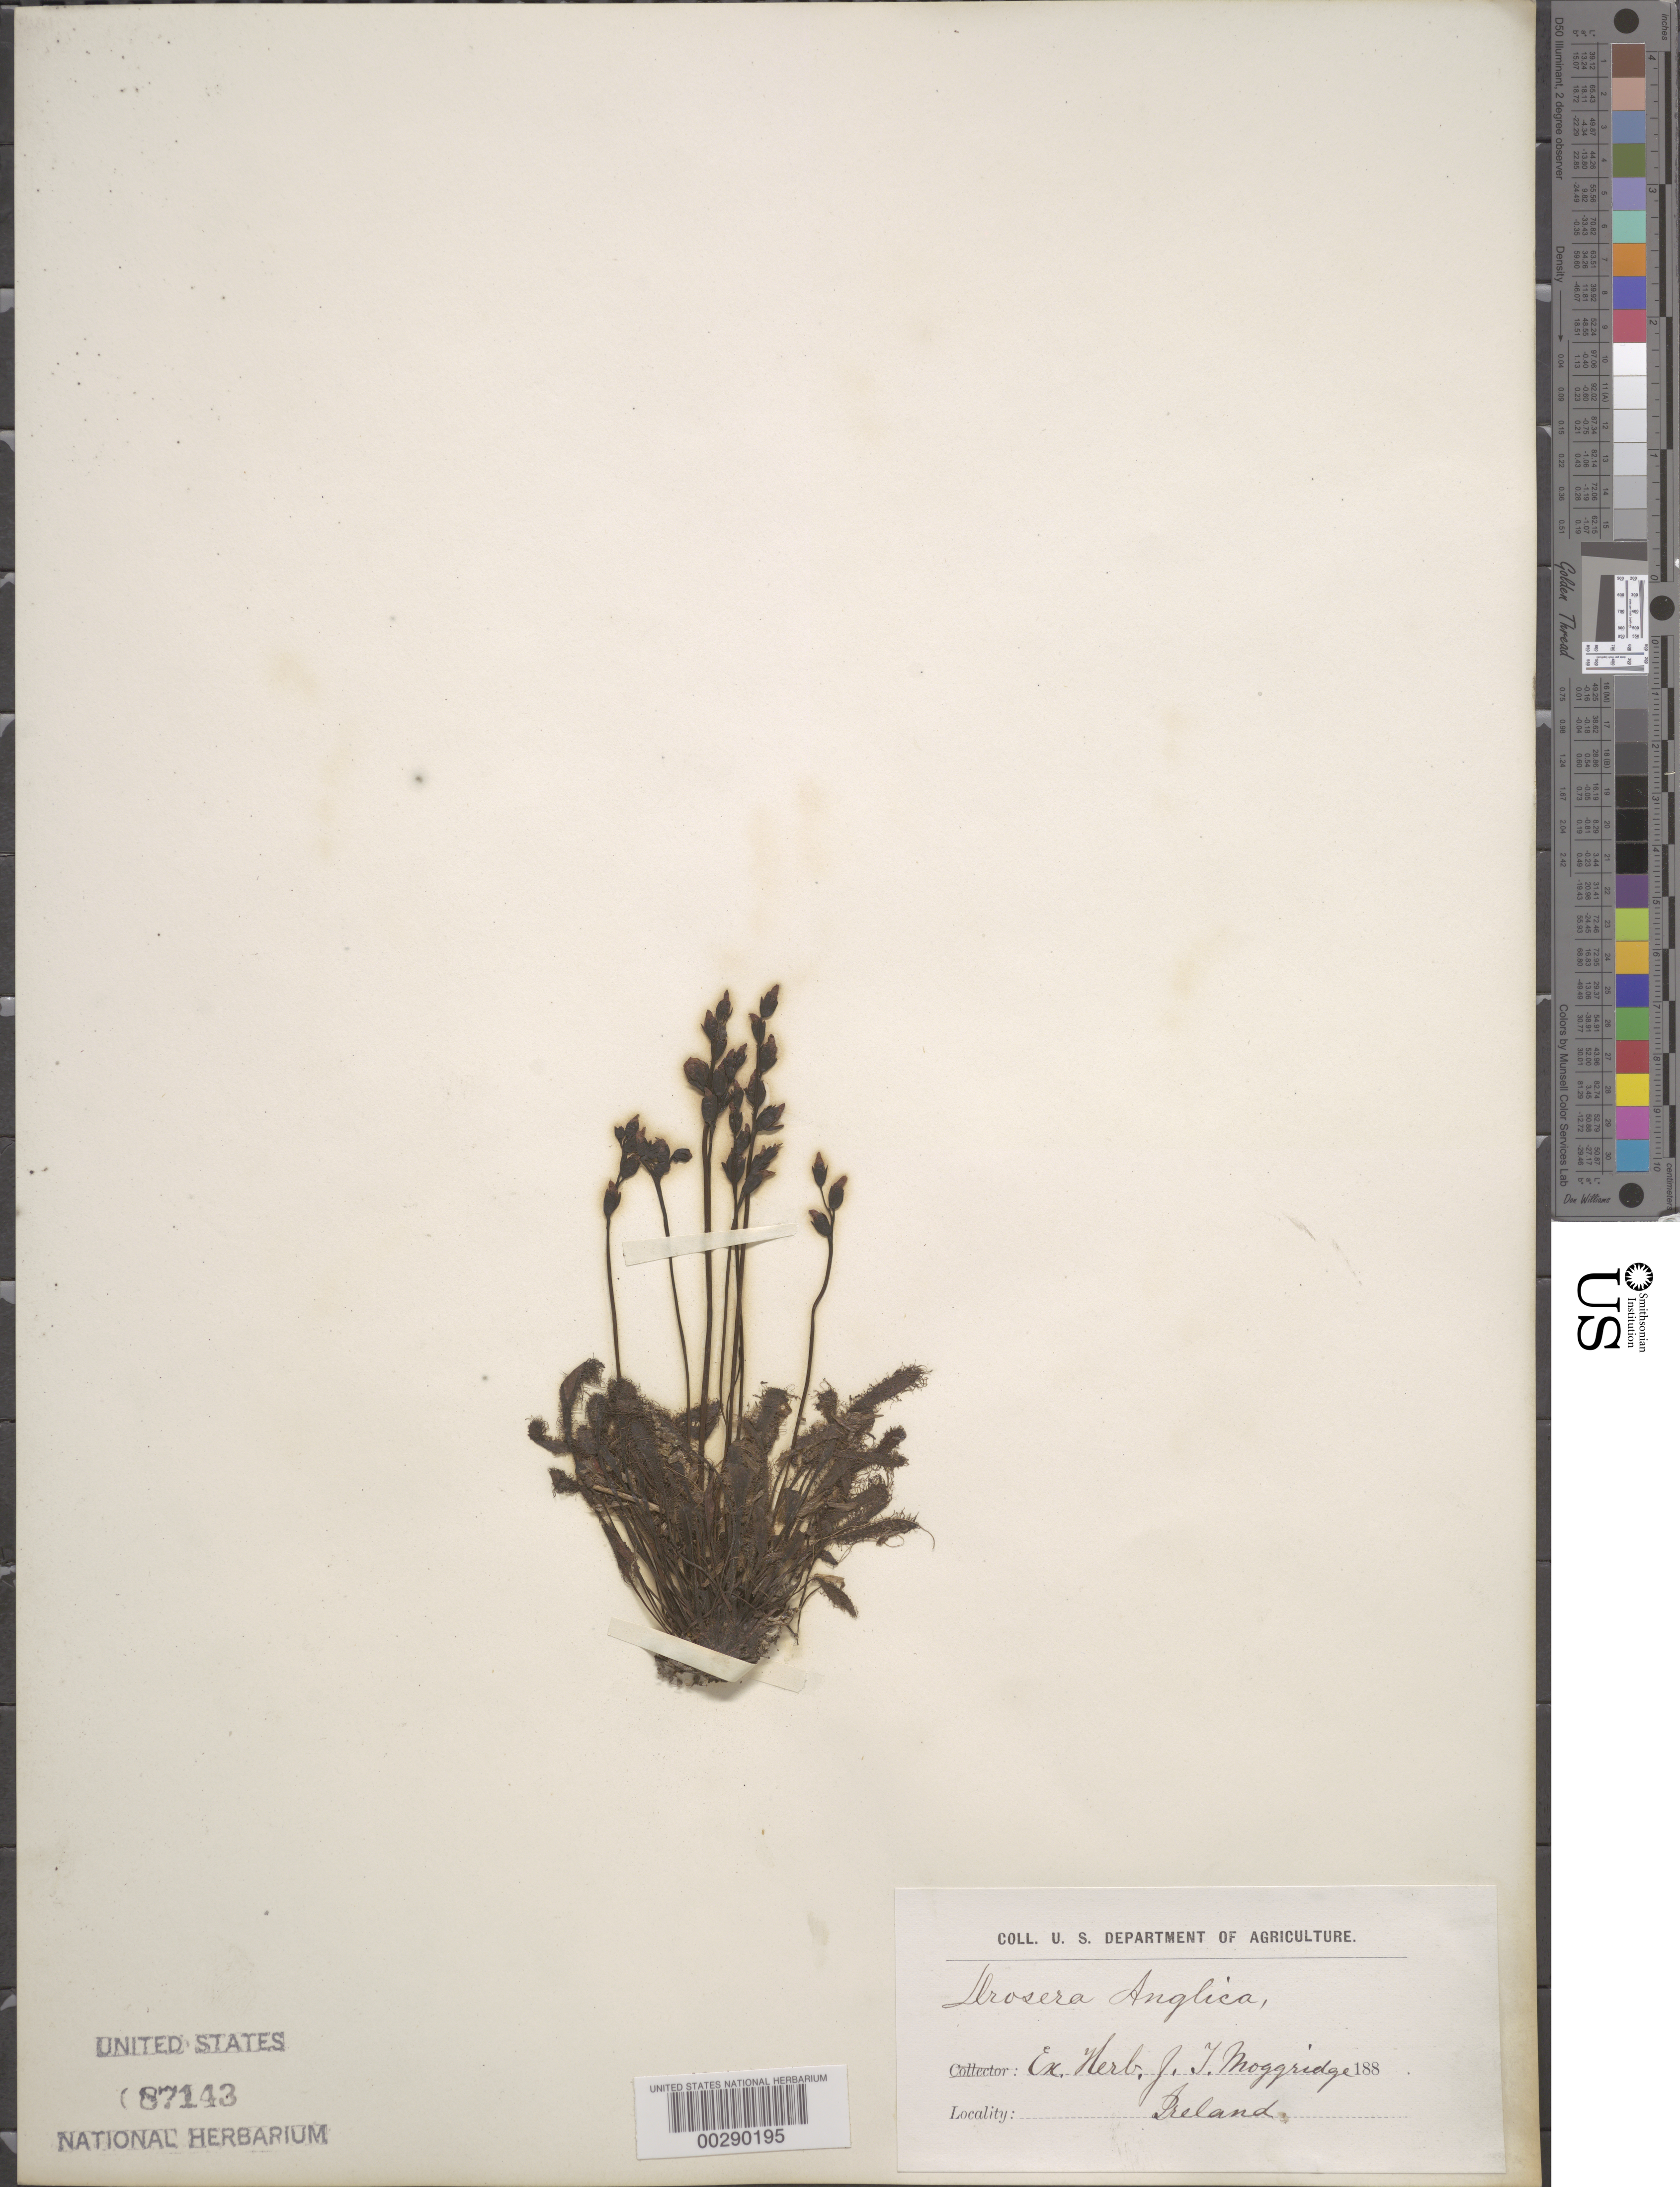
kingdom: Plantae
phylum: Tracheophyta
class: Magnoliopsida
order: Caryophyllales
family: Droseraceae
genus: Drosera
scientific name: Drosera anglica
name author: Huds.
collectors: ex herb. J.T. Moggridge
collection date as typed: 188-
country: Ireland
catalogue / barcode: US 87143